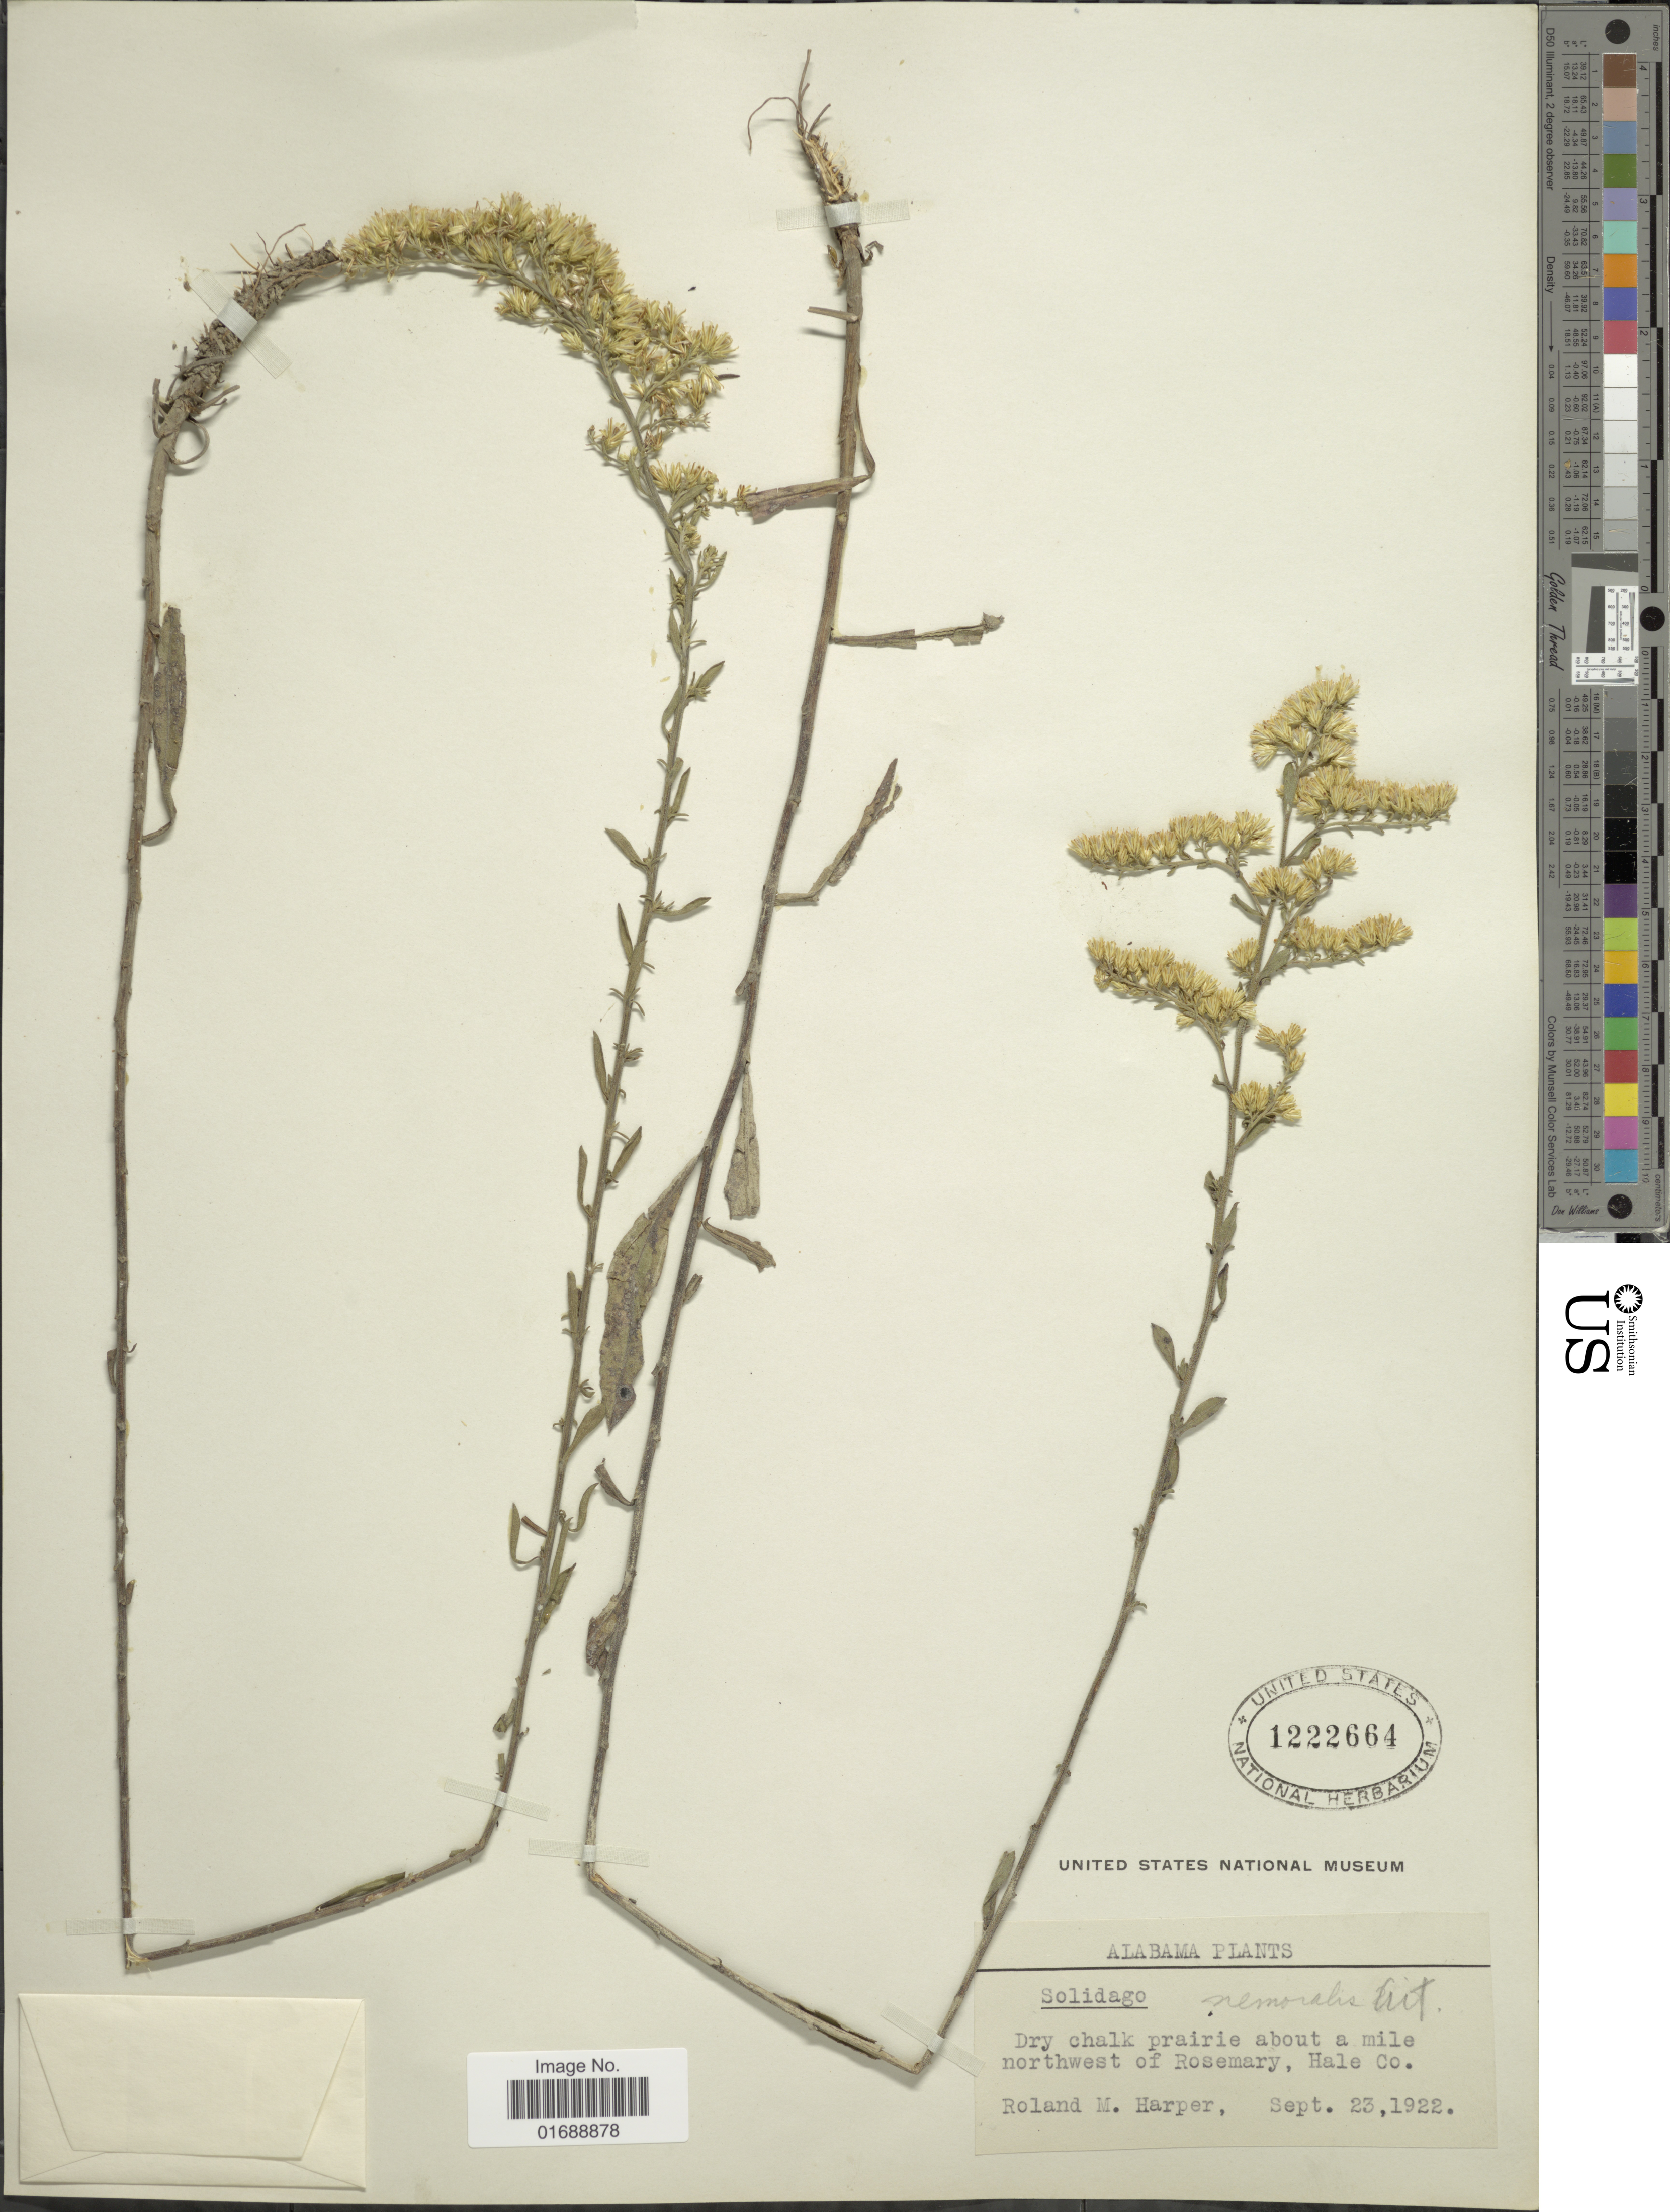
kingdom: Plantae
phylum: Tracheophyta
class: Magnoliopsida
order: Asterales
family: Asteraceae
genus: Solidago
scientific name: Solidago nemoralis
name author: Aiton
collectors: R. M. Harper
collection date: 1922-09-23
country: United States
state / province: Alabama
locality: Dry chalk prairie about a mile northwest of Rosemary, Hale Co.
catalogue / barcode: US 1222664